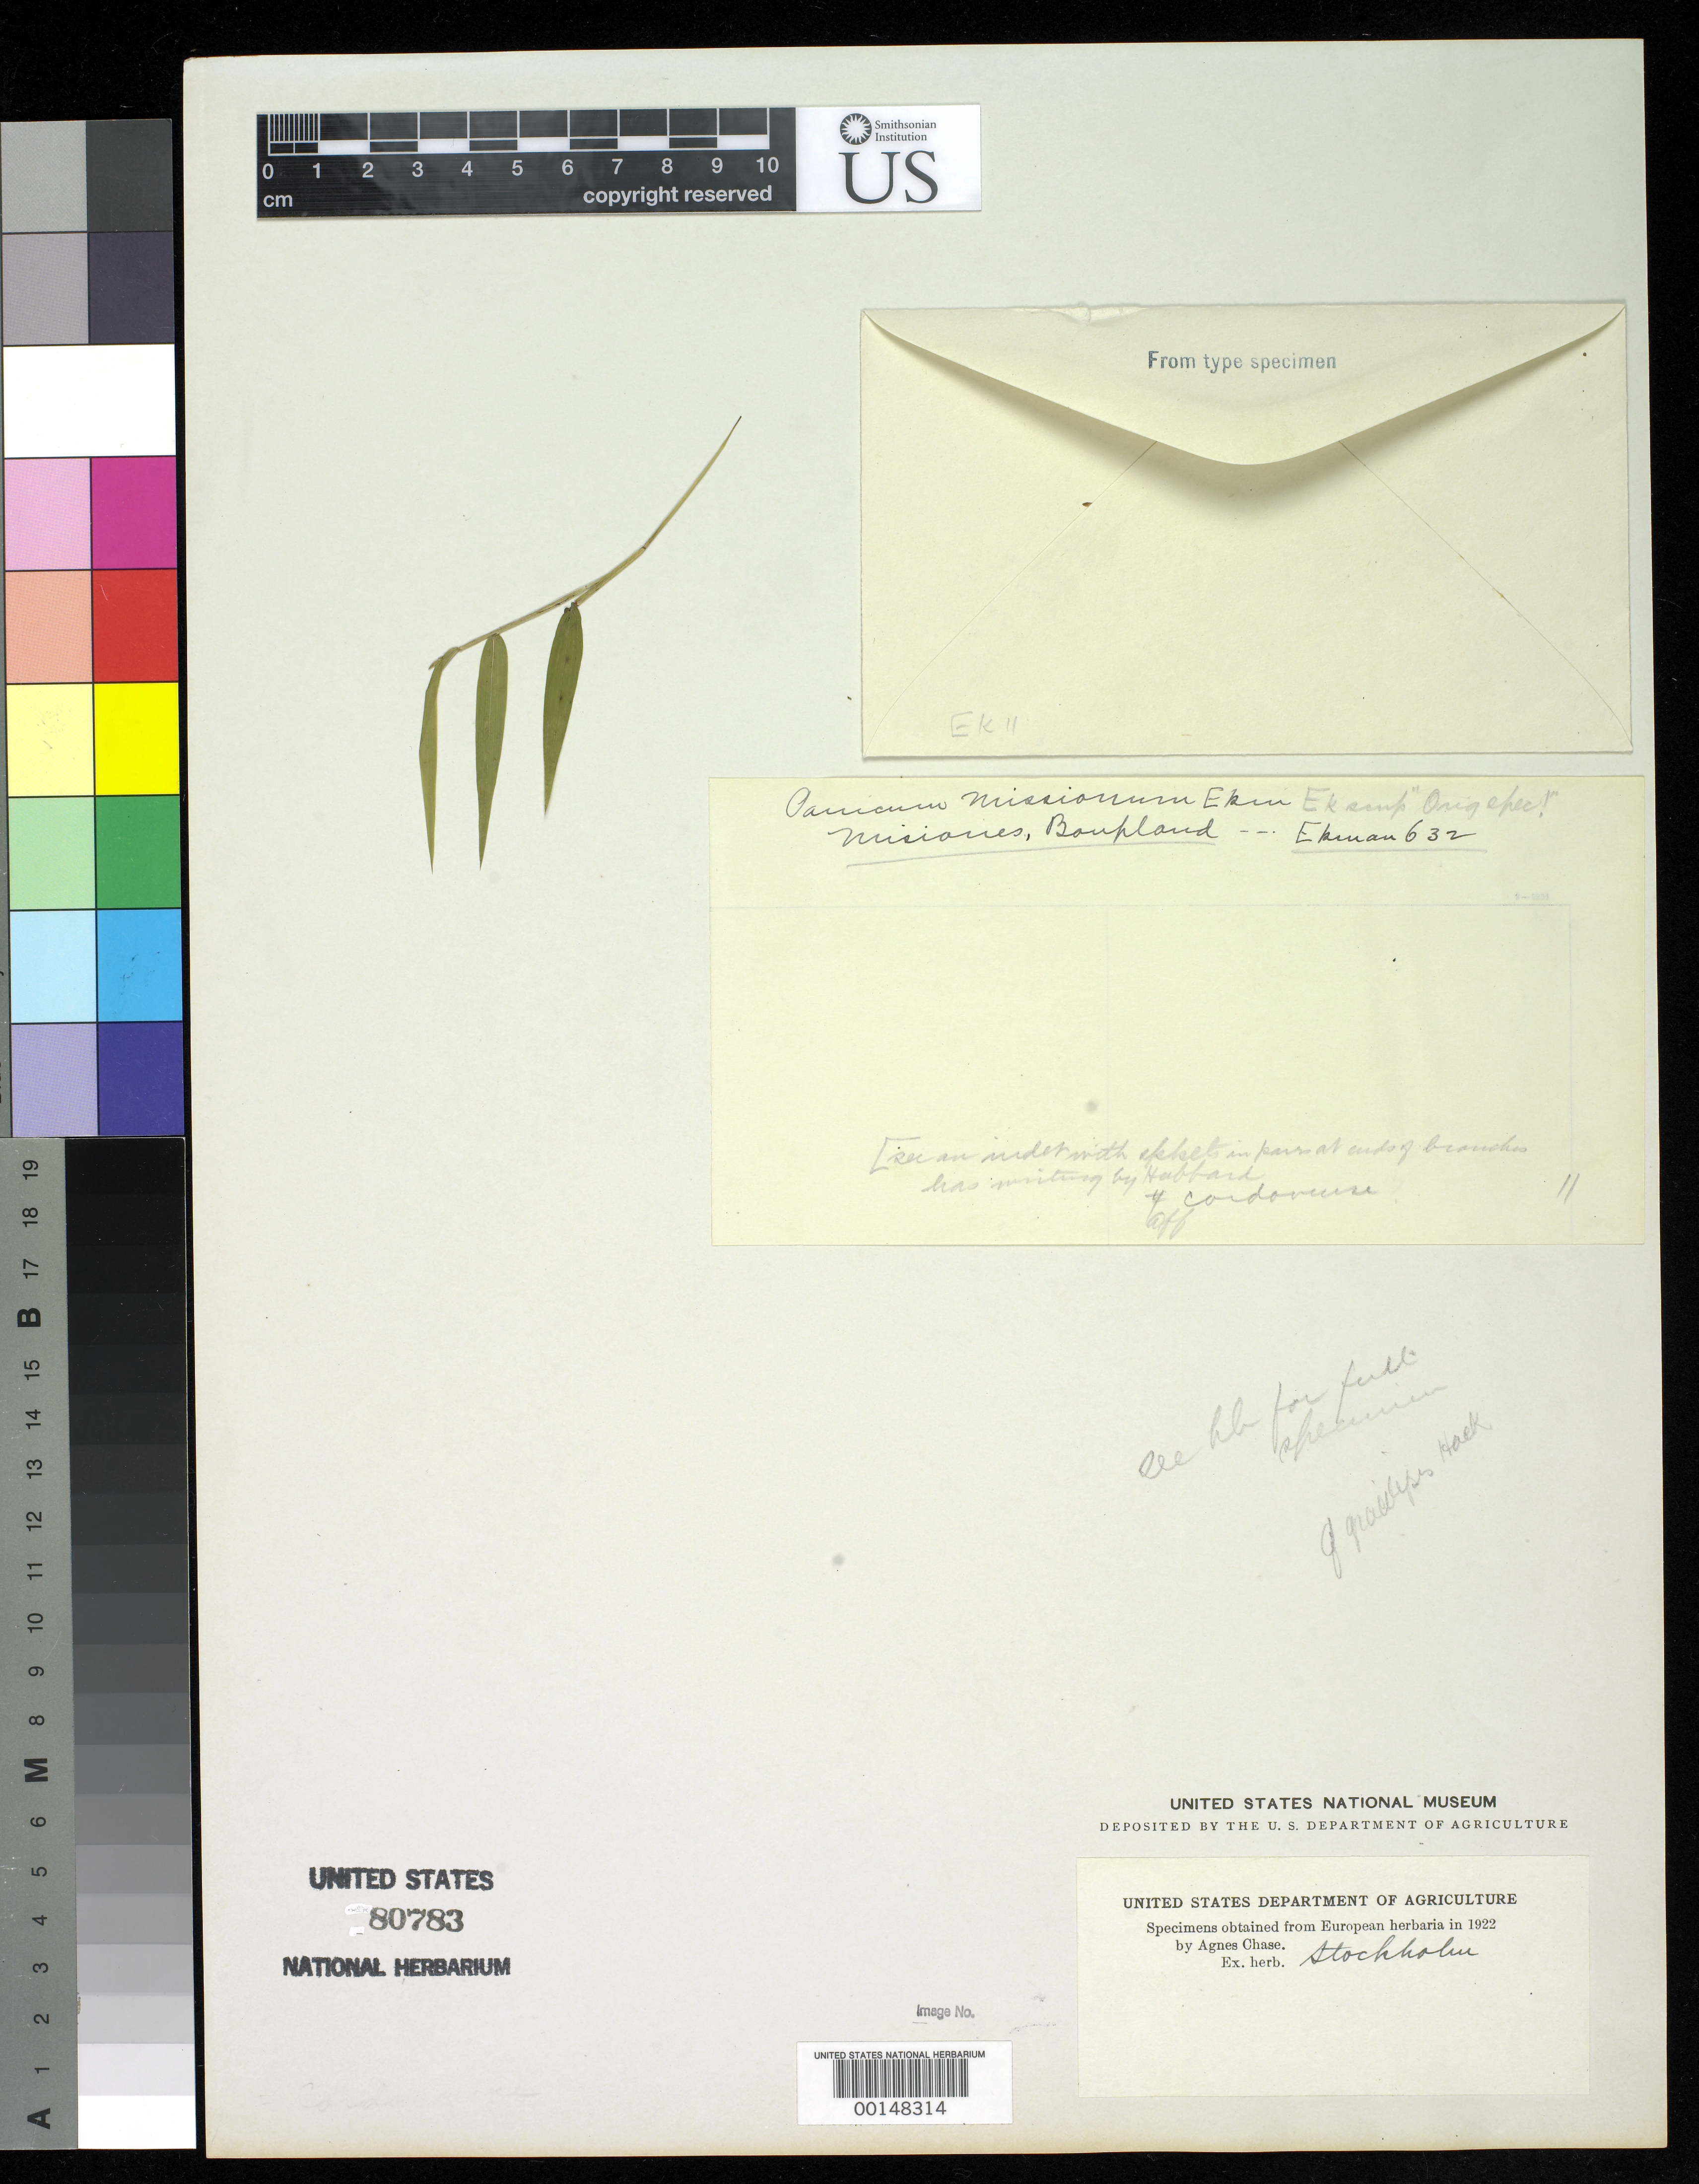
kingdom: Plantae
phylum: Tracheophyta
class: Liliopsida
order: Poales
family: Poaceae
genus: Panicum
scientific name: Panicum missionum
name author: Ekman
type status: Type Fragment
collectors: E. L. Ekman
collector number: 632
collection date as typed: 26 Dec 1907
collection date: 1907-12-26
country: Argentina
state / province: Misiones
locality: Bonpland.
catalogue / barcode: US 80783